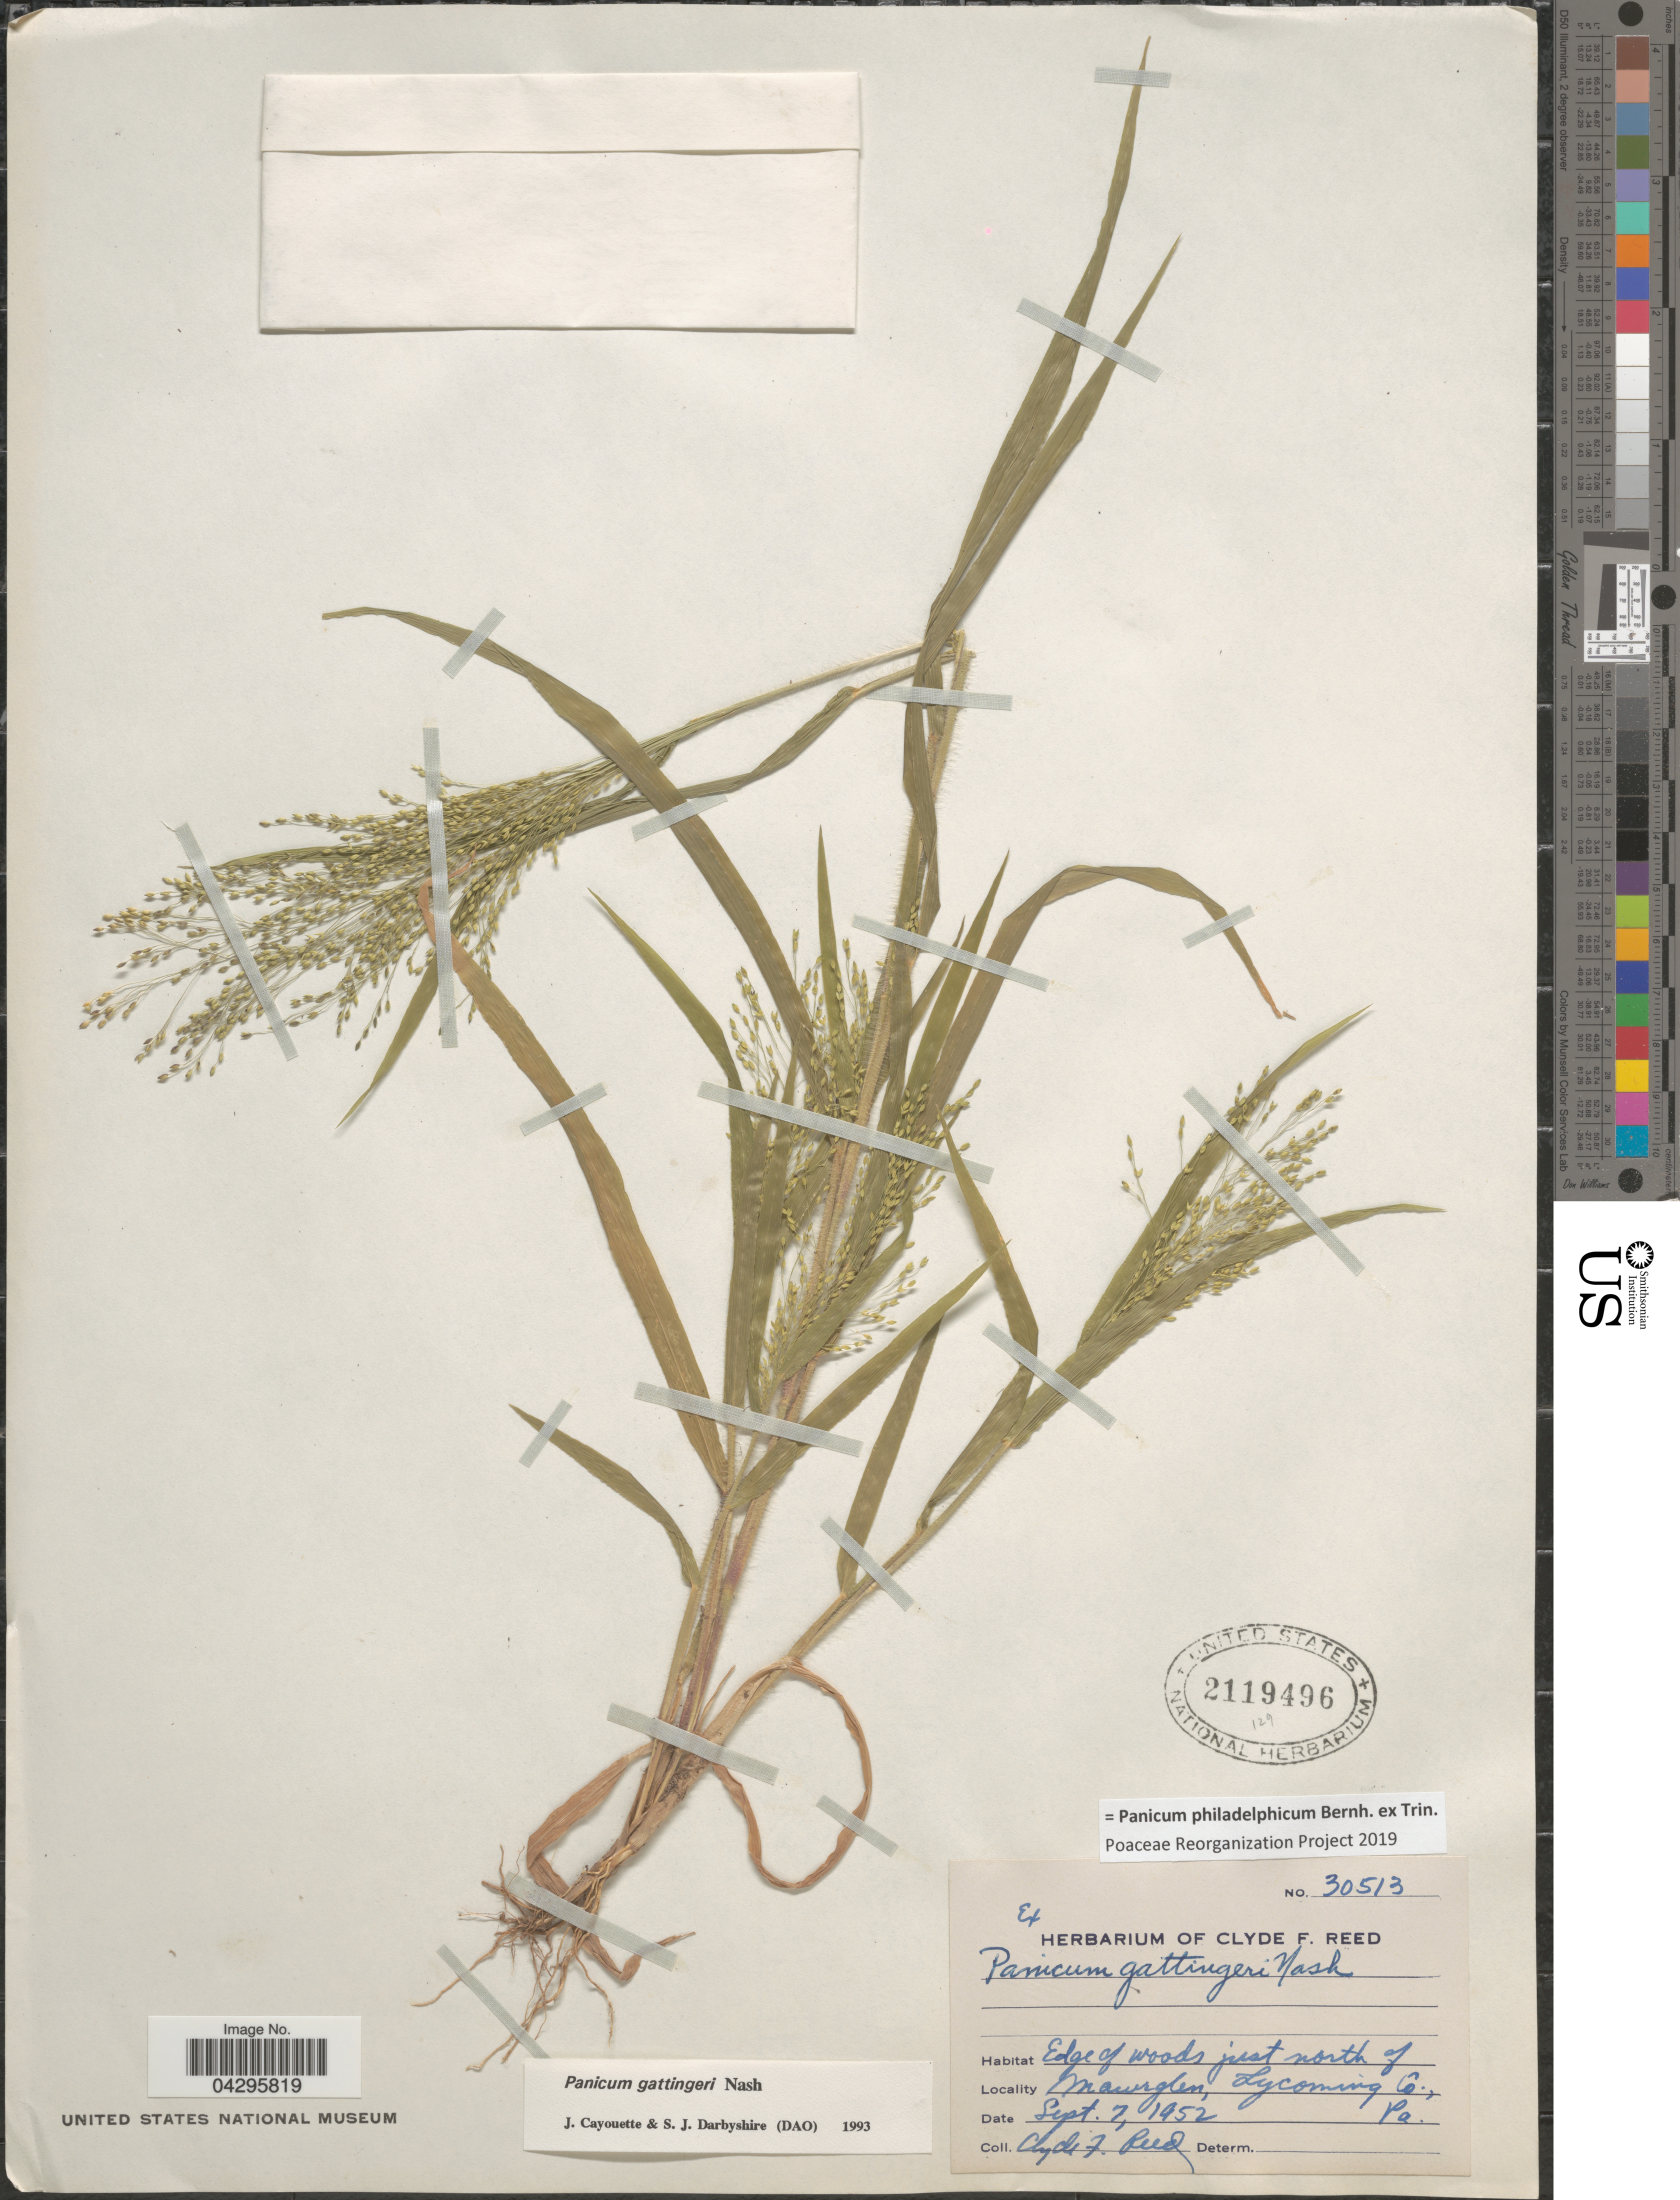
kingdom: Plantae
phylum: Tracheophyta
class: Liliopsida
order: Poales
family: Poaceae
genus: Panicum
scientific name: Panicum philadelphicum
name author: Bernh. ex Trin.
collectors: C. F. Reed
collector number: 30513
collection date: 1952-09-07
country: United States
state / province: Pennsylvania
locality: Edge of woods just north of Mawrglen, Lycoming Co.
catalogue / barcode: US 2119496